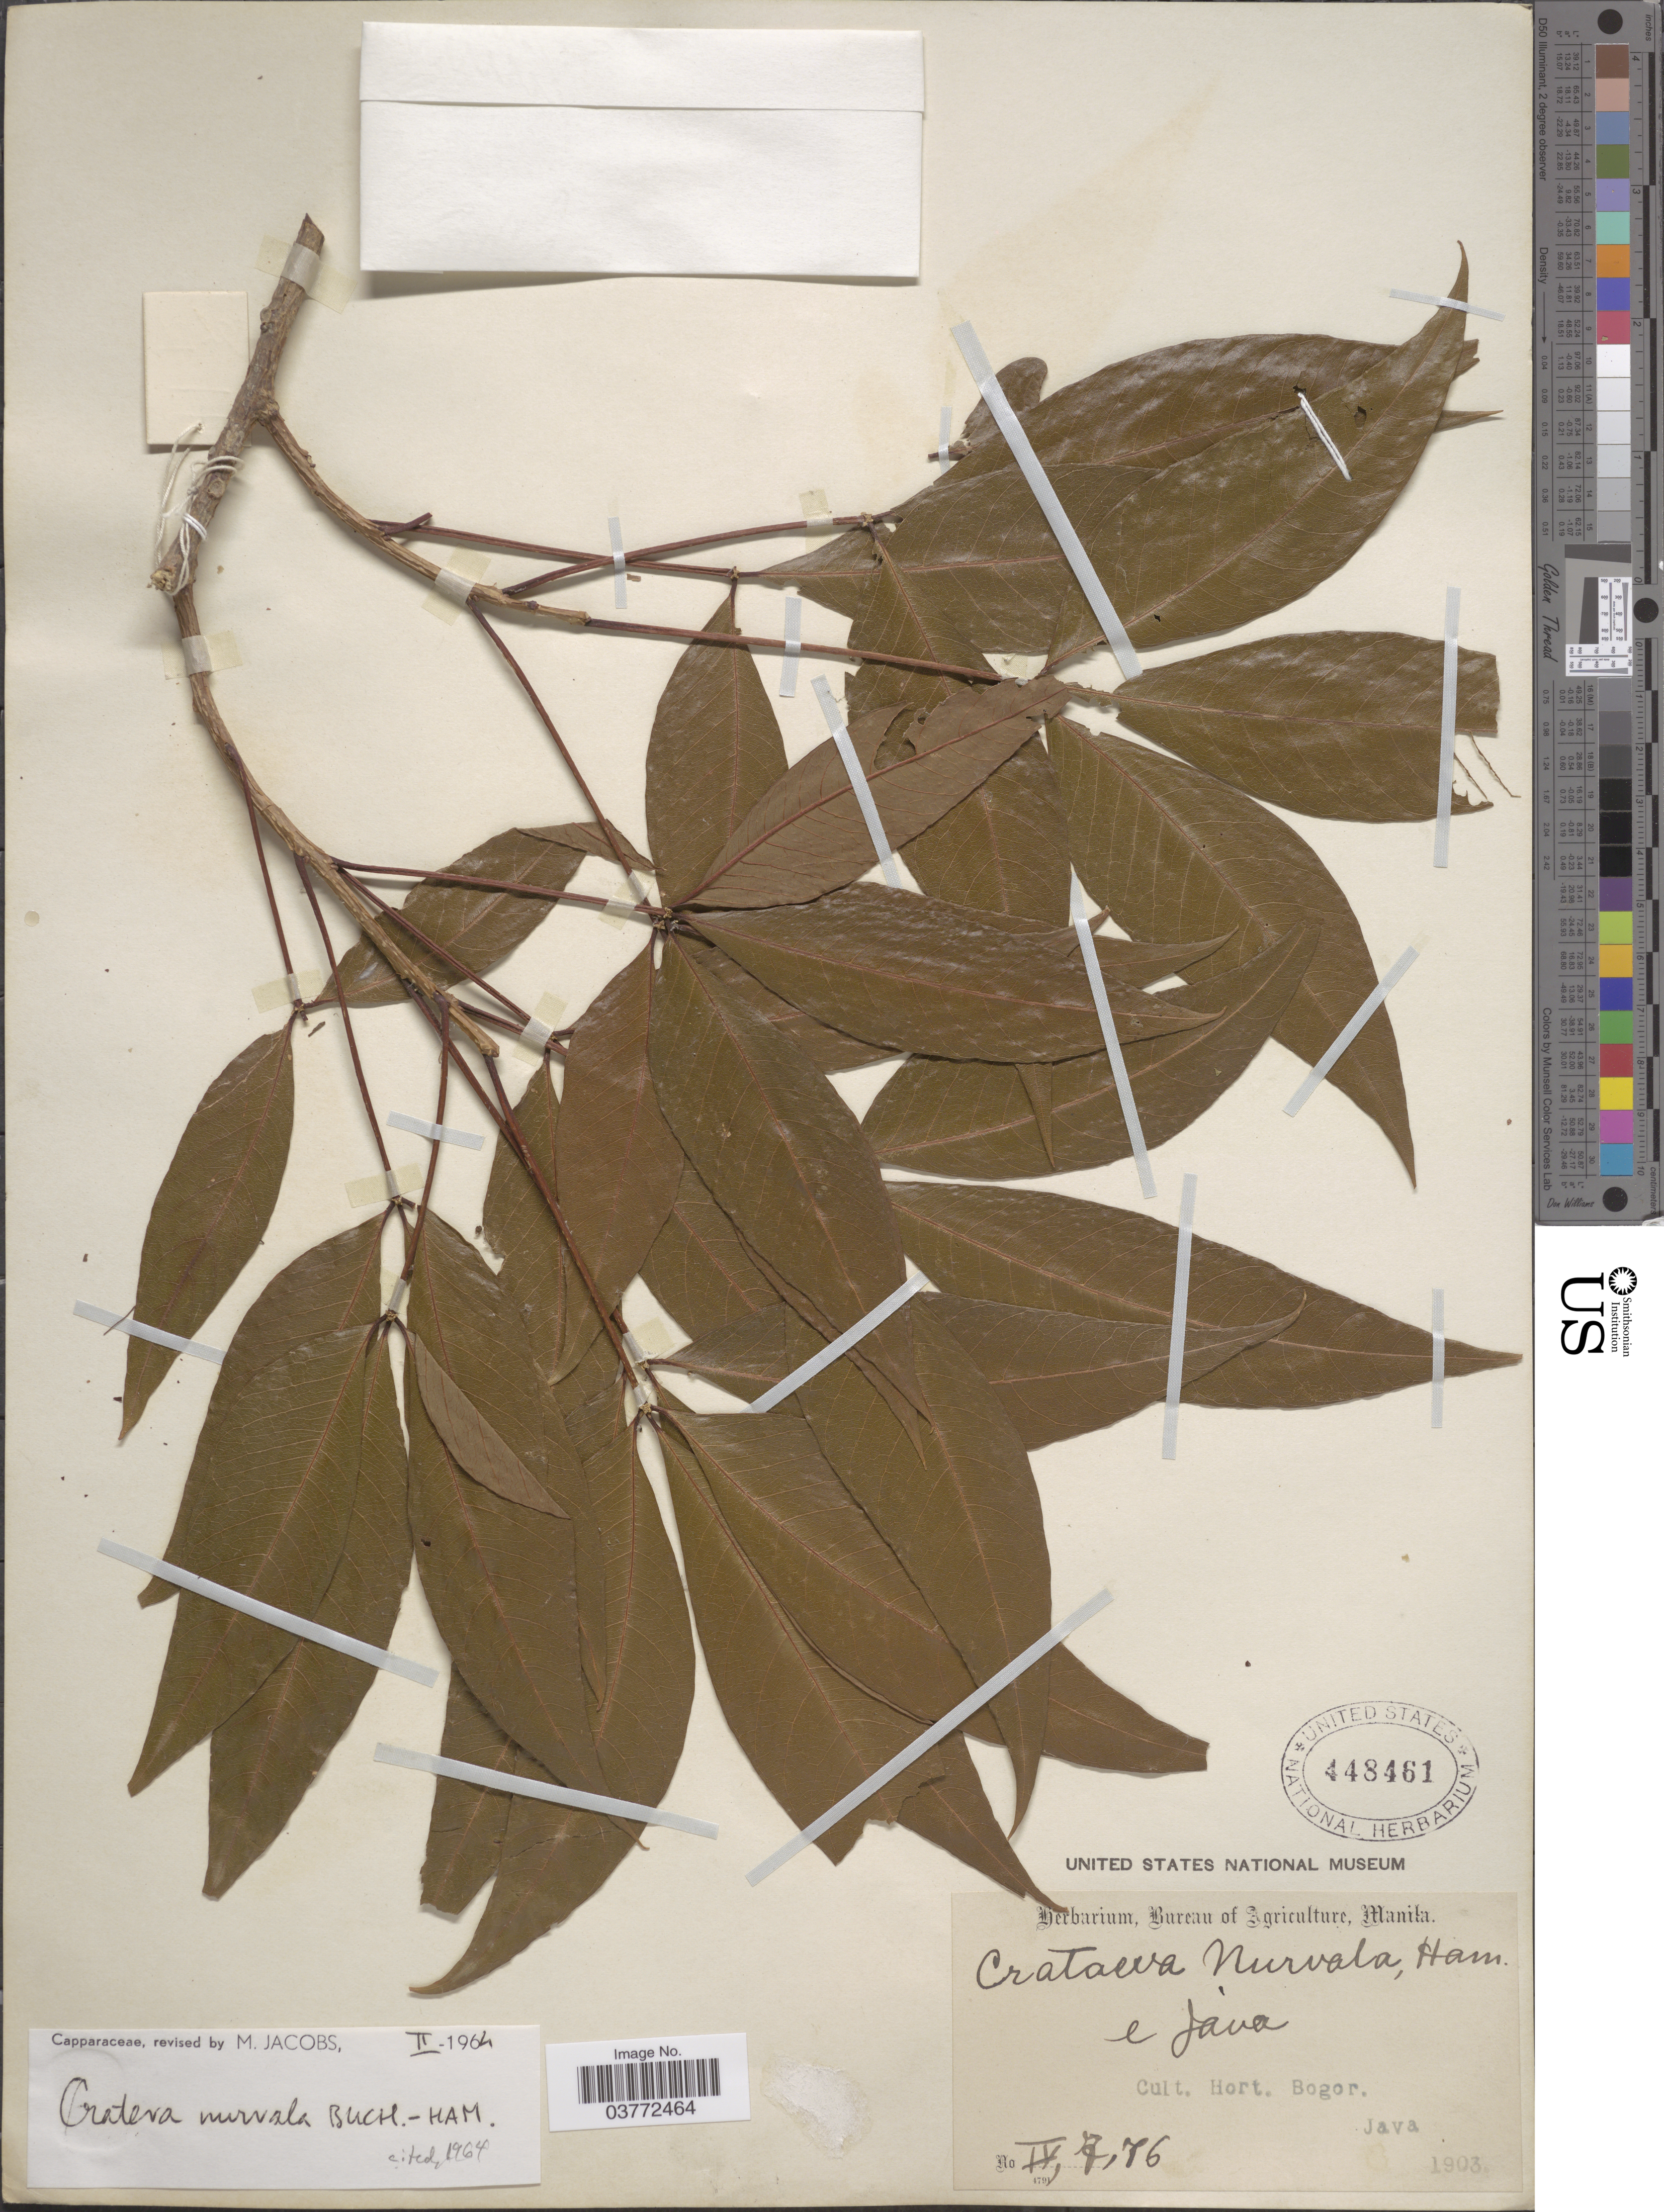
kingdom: Plantae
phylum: Tracheophyta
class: Magnoliopsida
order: Brassicales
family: Capparaceae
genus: Crateva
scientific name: Crateva nurvala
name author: Buch.-Ham.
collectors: Ex herb. Bureau of Agriculture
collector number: IV776*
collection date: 1903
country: Indonesia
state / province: Java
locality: Cult. Hort. Bogor.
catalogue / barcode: US 448461